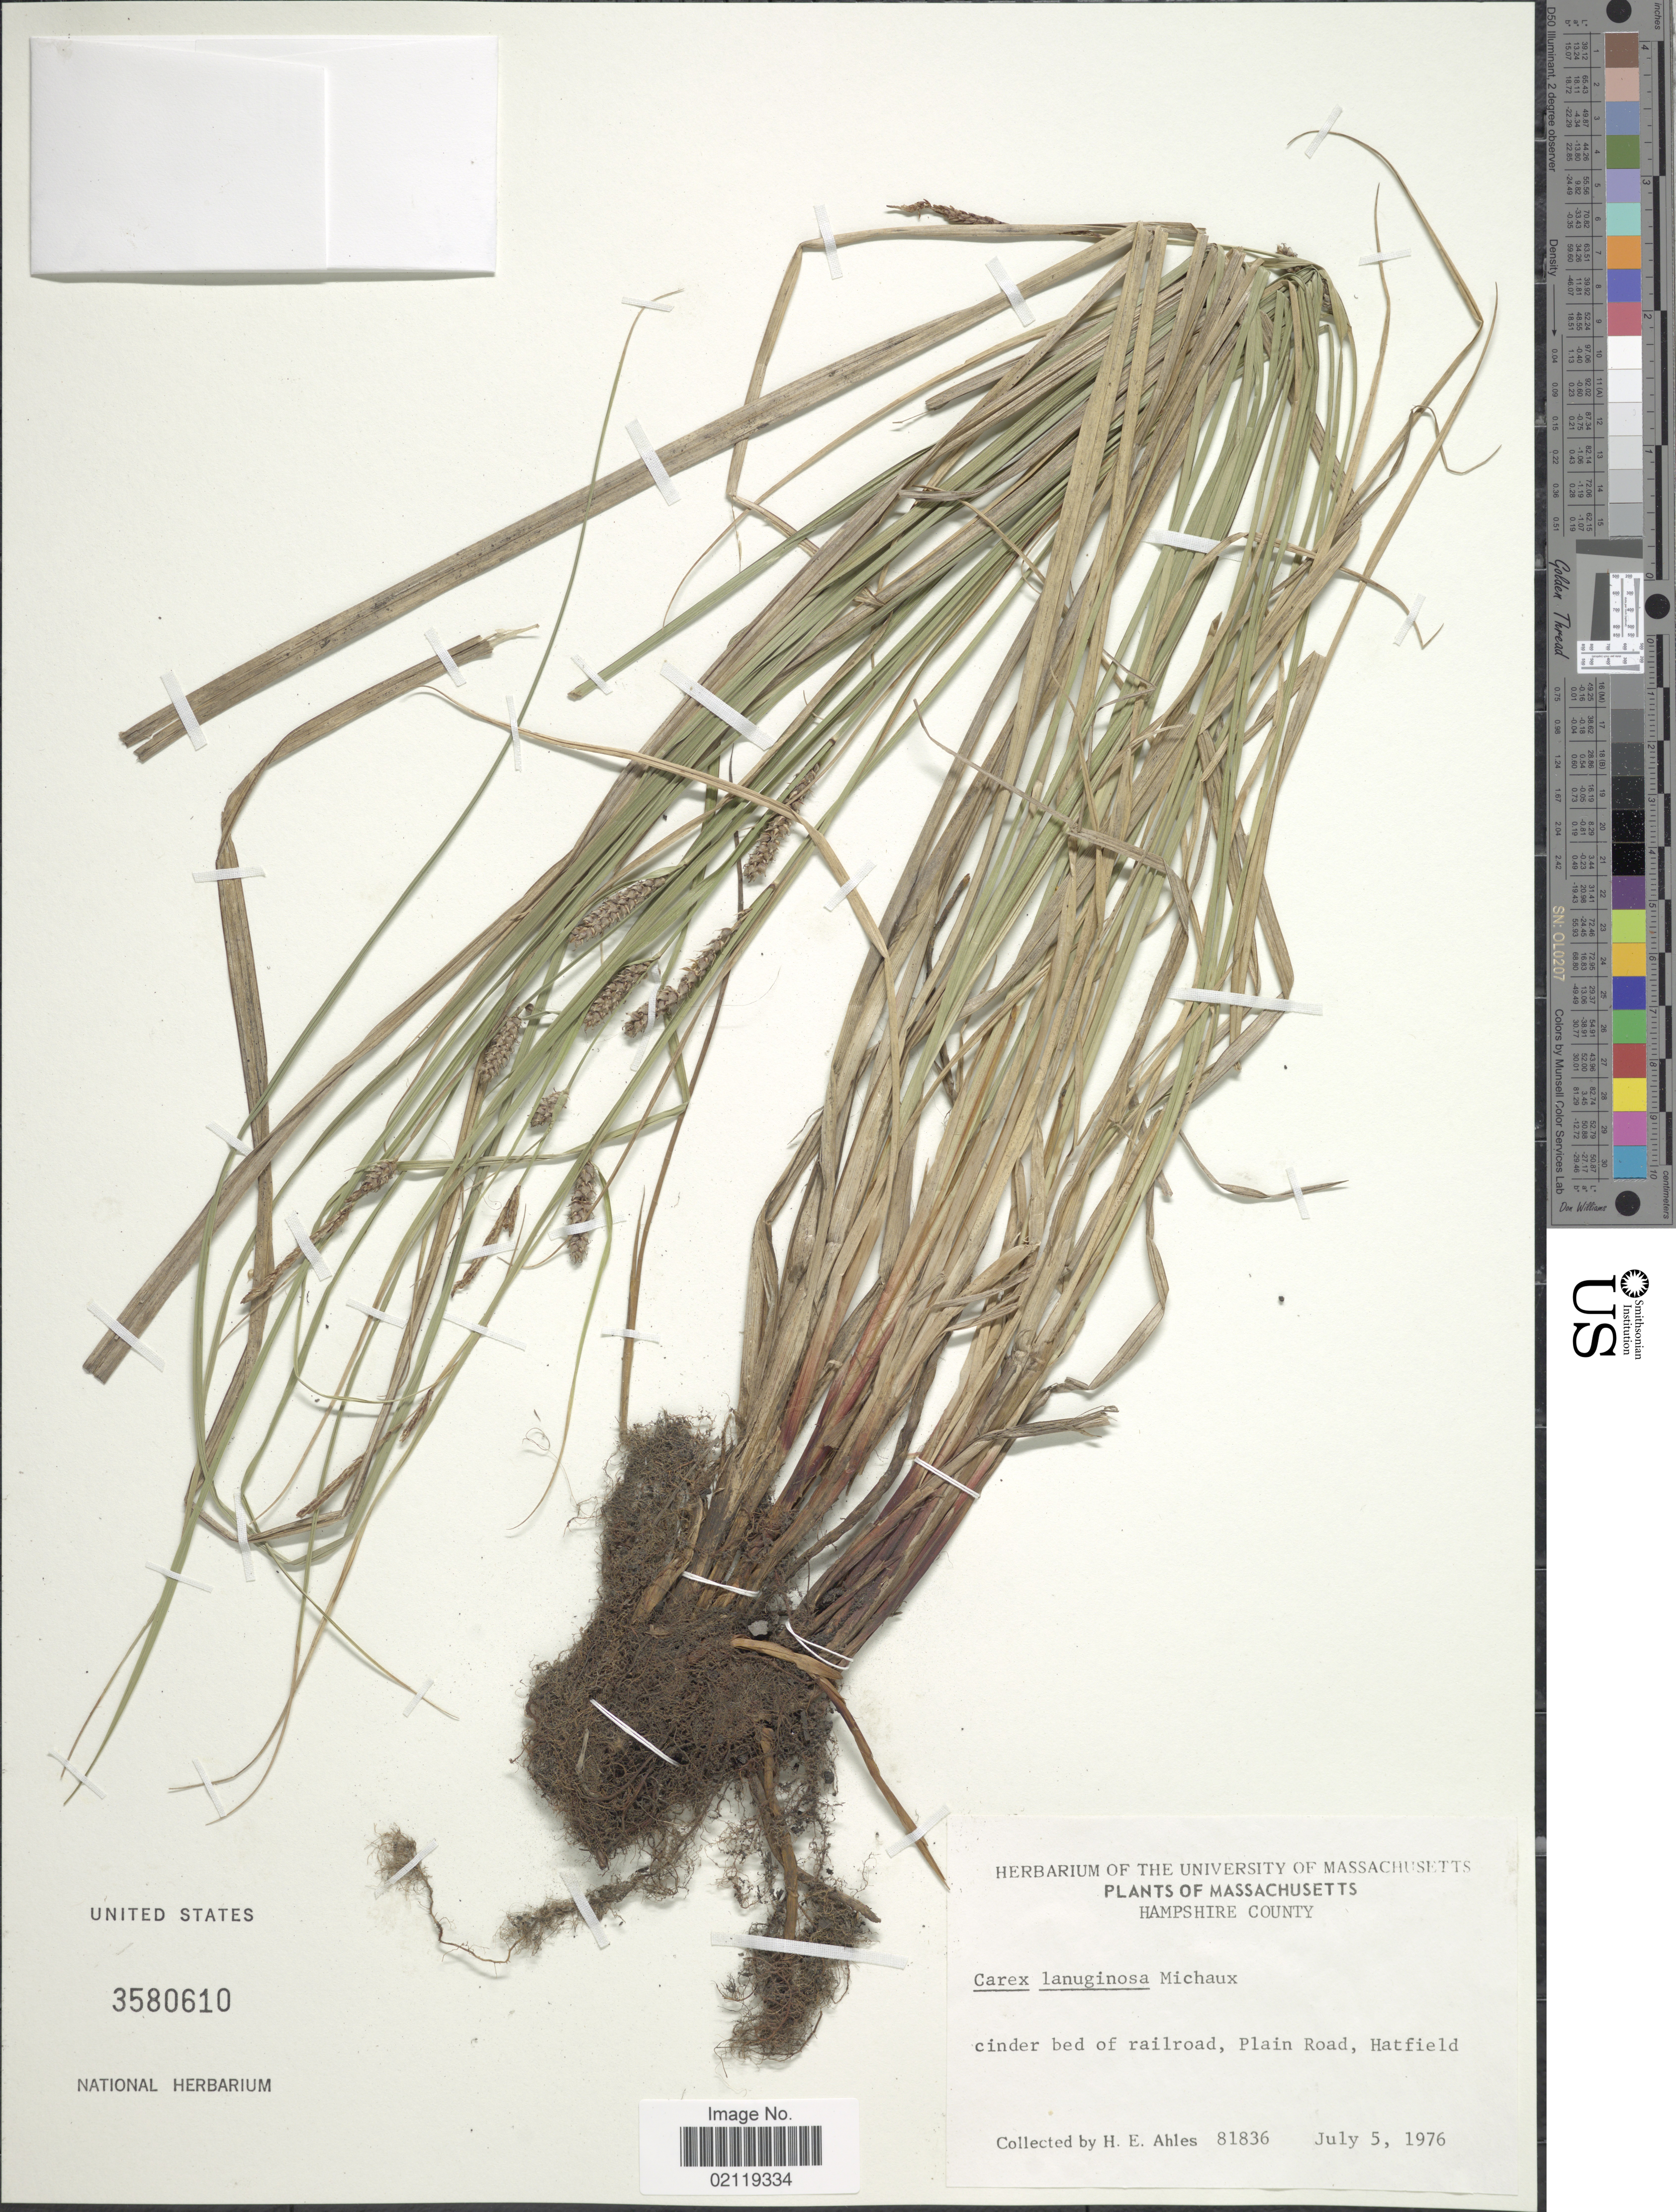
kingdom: Plantae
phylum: Tracheophyta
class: Liliopsida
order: Poales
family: Cyperaceae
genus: Carex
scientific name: Carex pellita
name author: Muhl. ex Willd.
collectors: H. E. Ahles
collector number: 81836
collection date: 1976-07-05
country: United States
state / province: Massachusetts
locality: Hampshire County. Cinder bed of railroad, Plain Road, Hatfield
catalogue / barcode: US 3580610